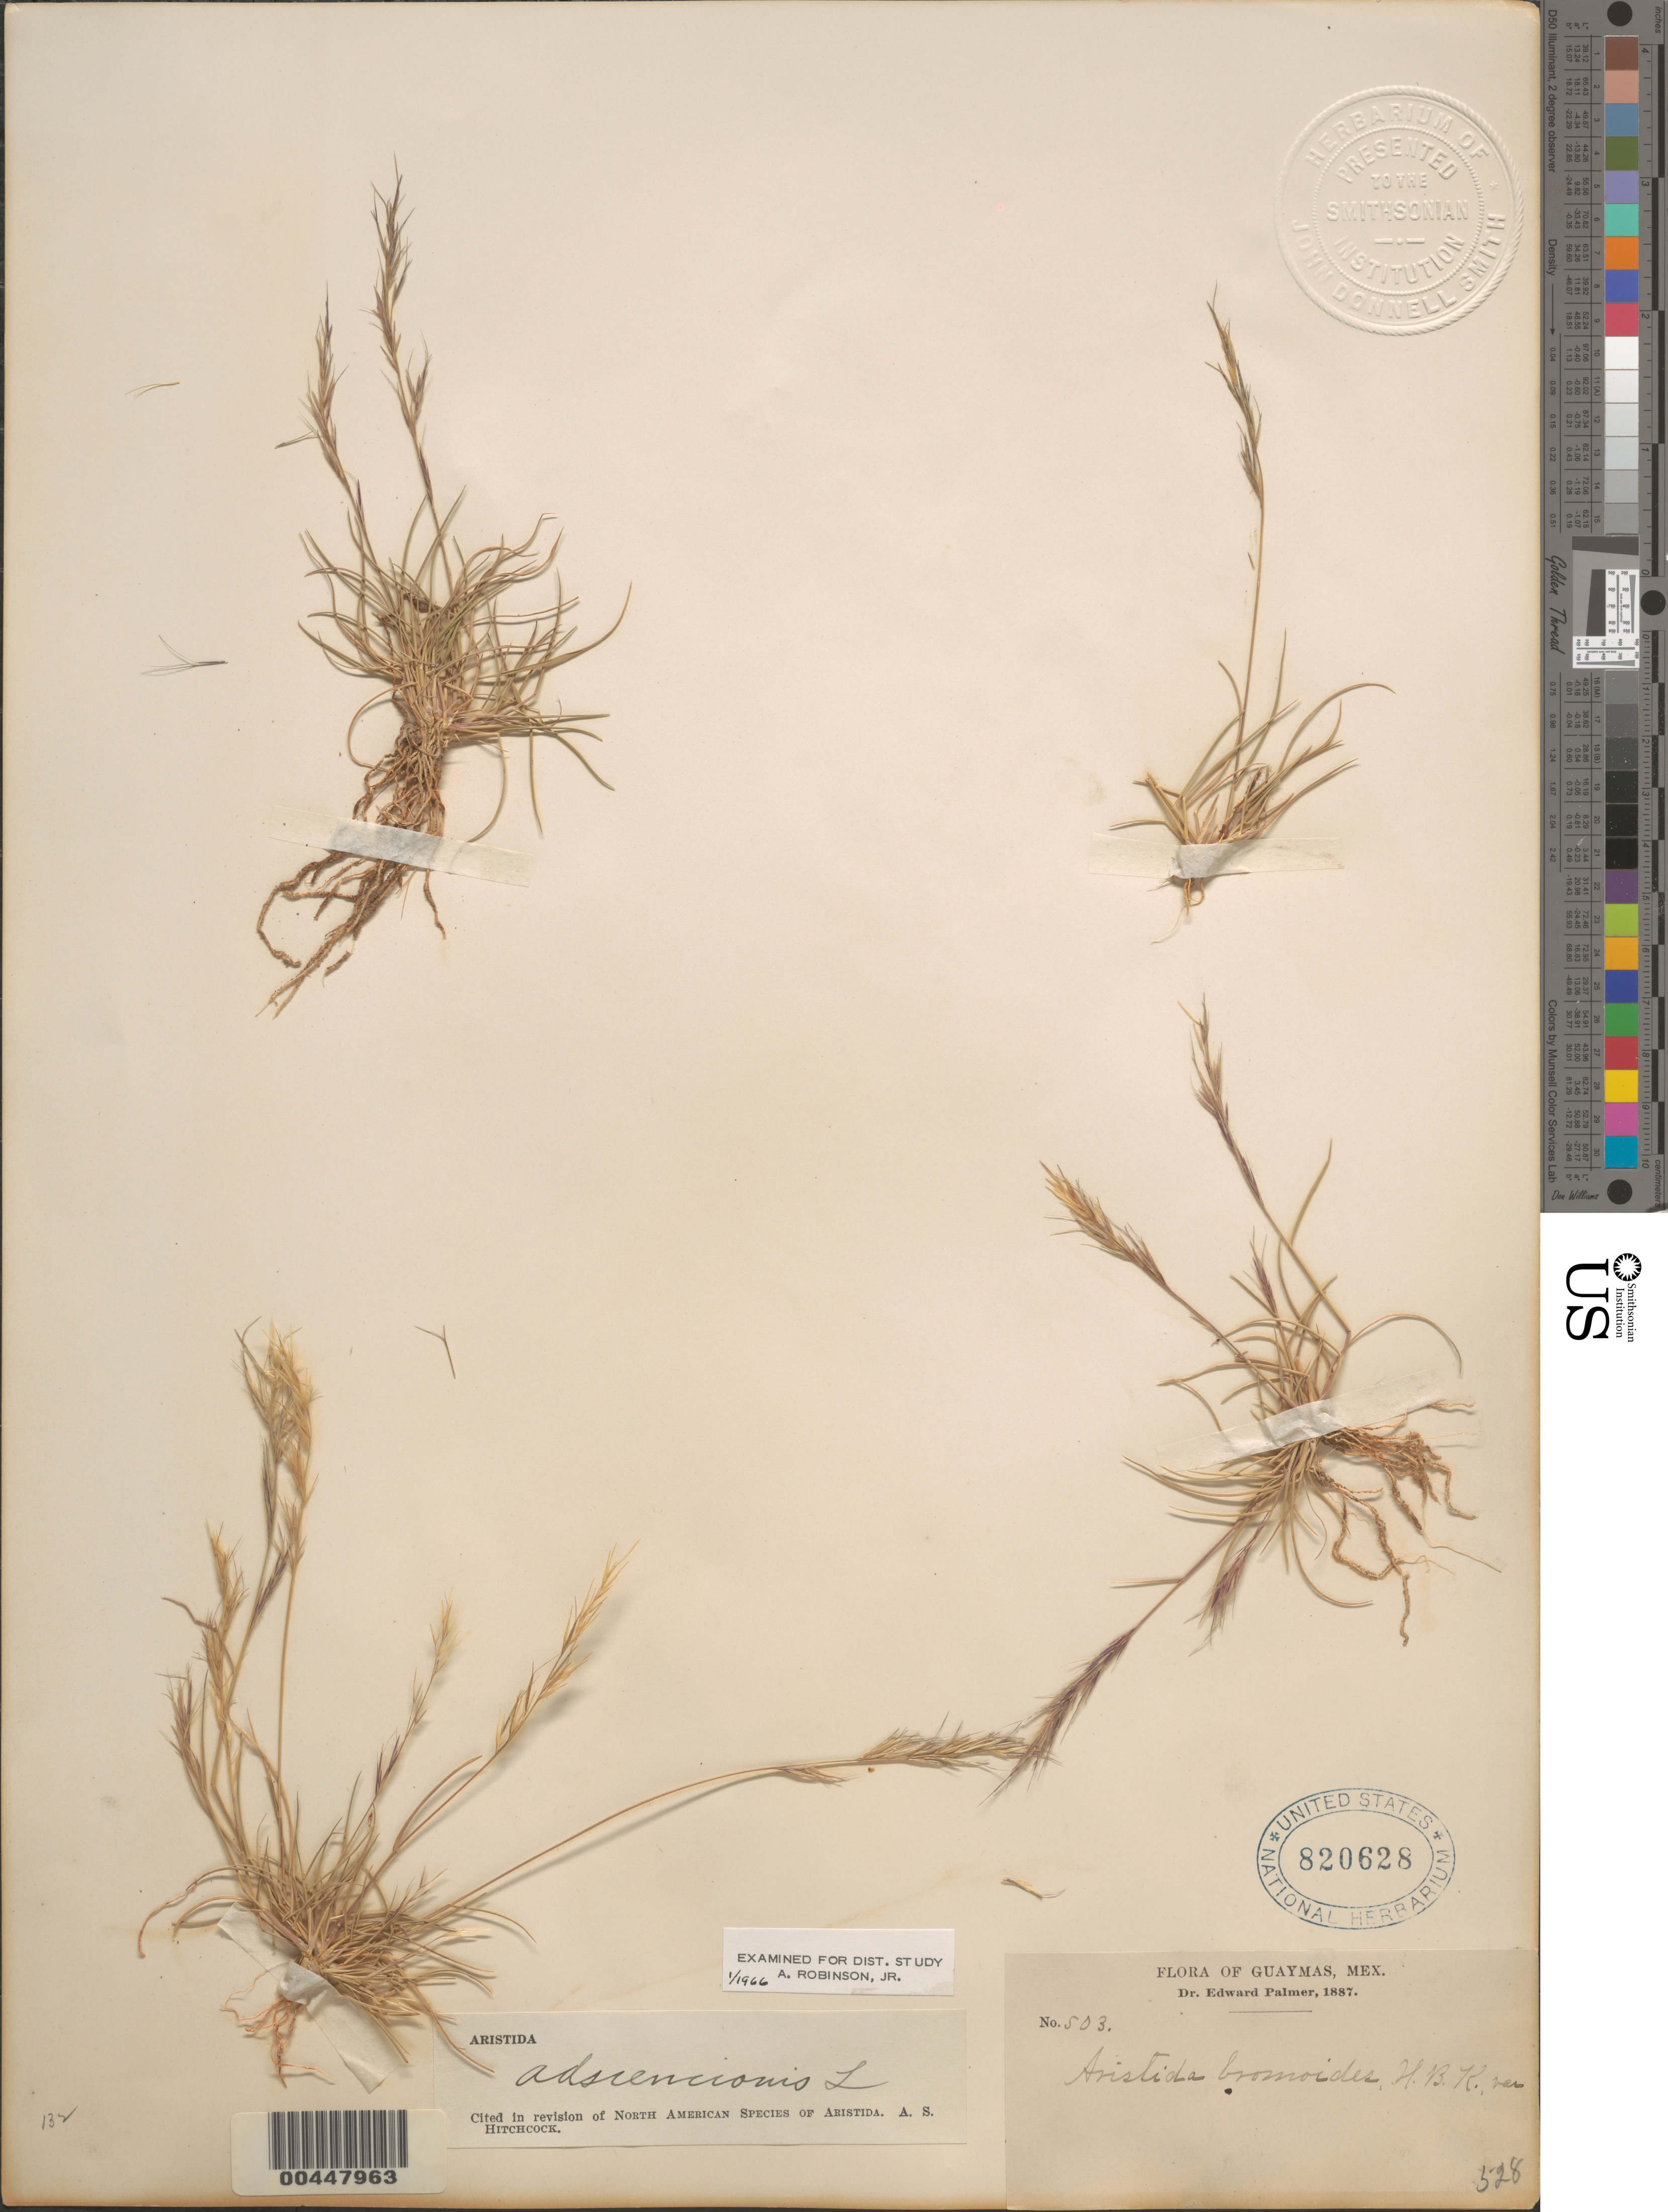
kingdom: Plantae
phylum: Tracheophyta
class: Liliopsida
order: Poales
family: Poaceae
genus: Aristida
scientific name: Aristida adscensionis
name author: L.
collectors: E. Palmer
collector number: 503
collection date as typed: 1887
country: Mexico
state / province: Sonora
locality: Guaymas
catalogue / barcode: US 820628